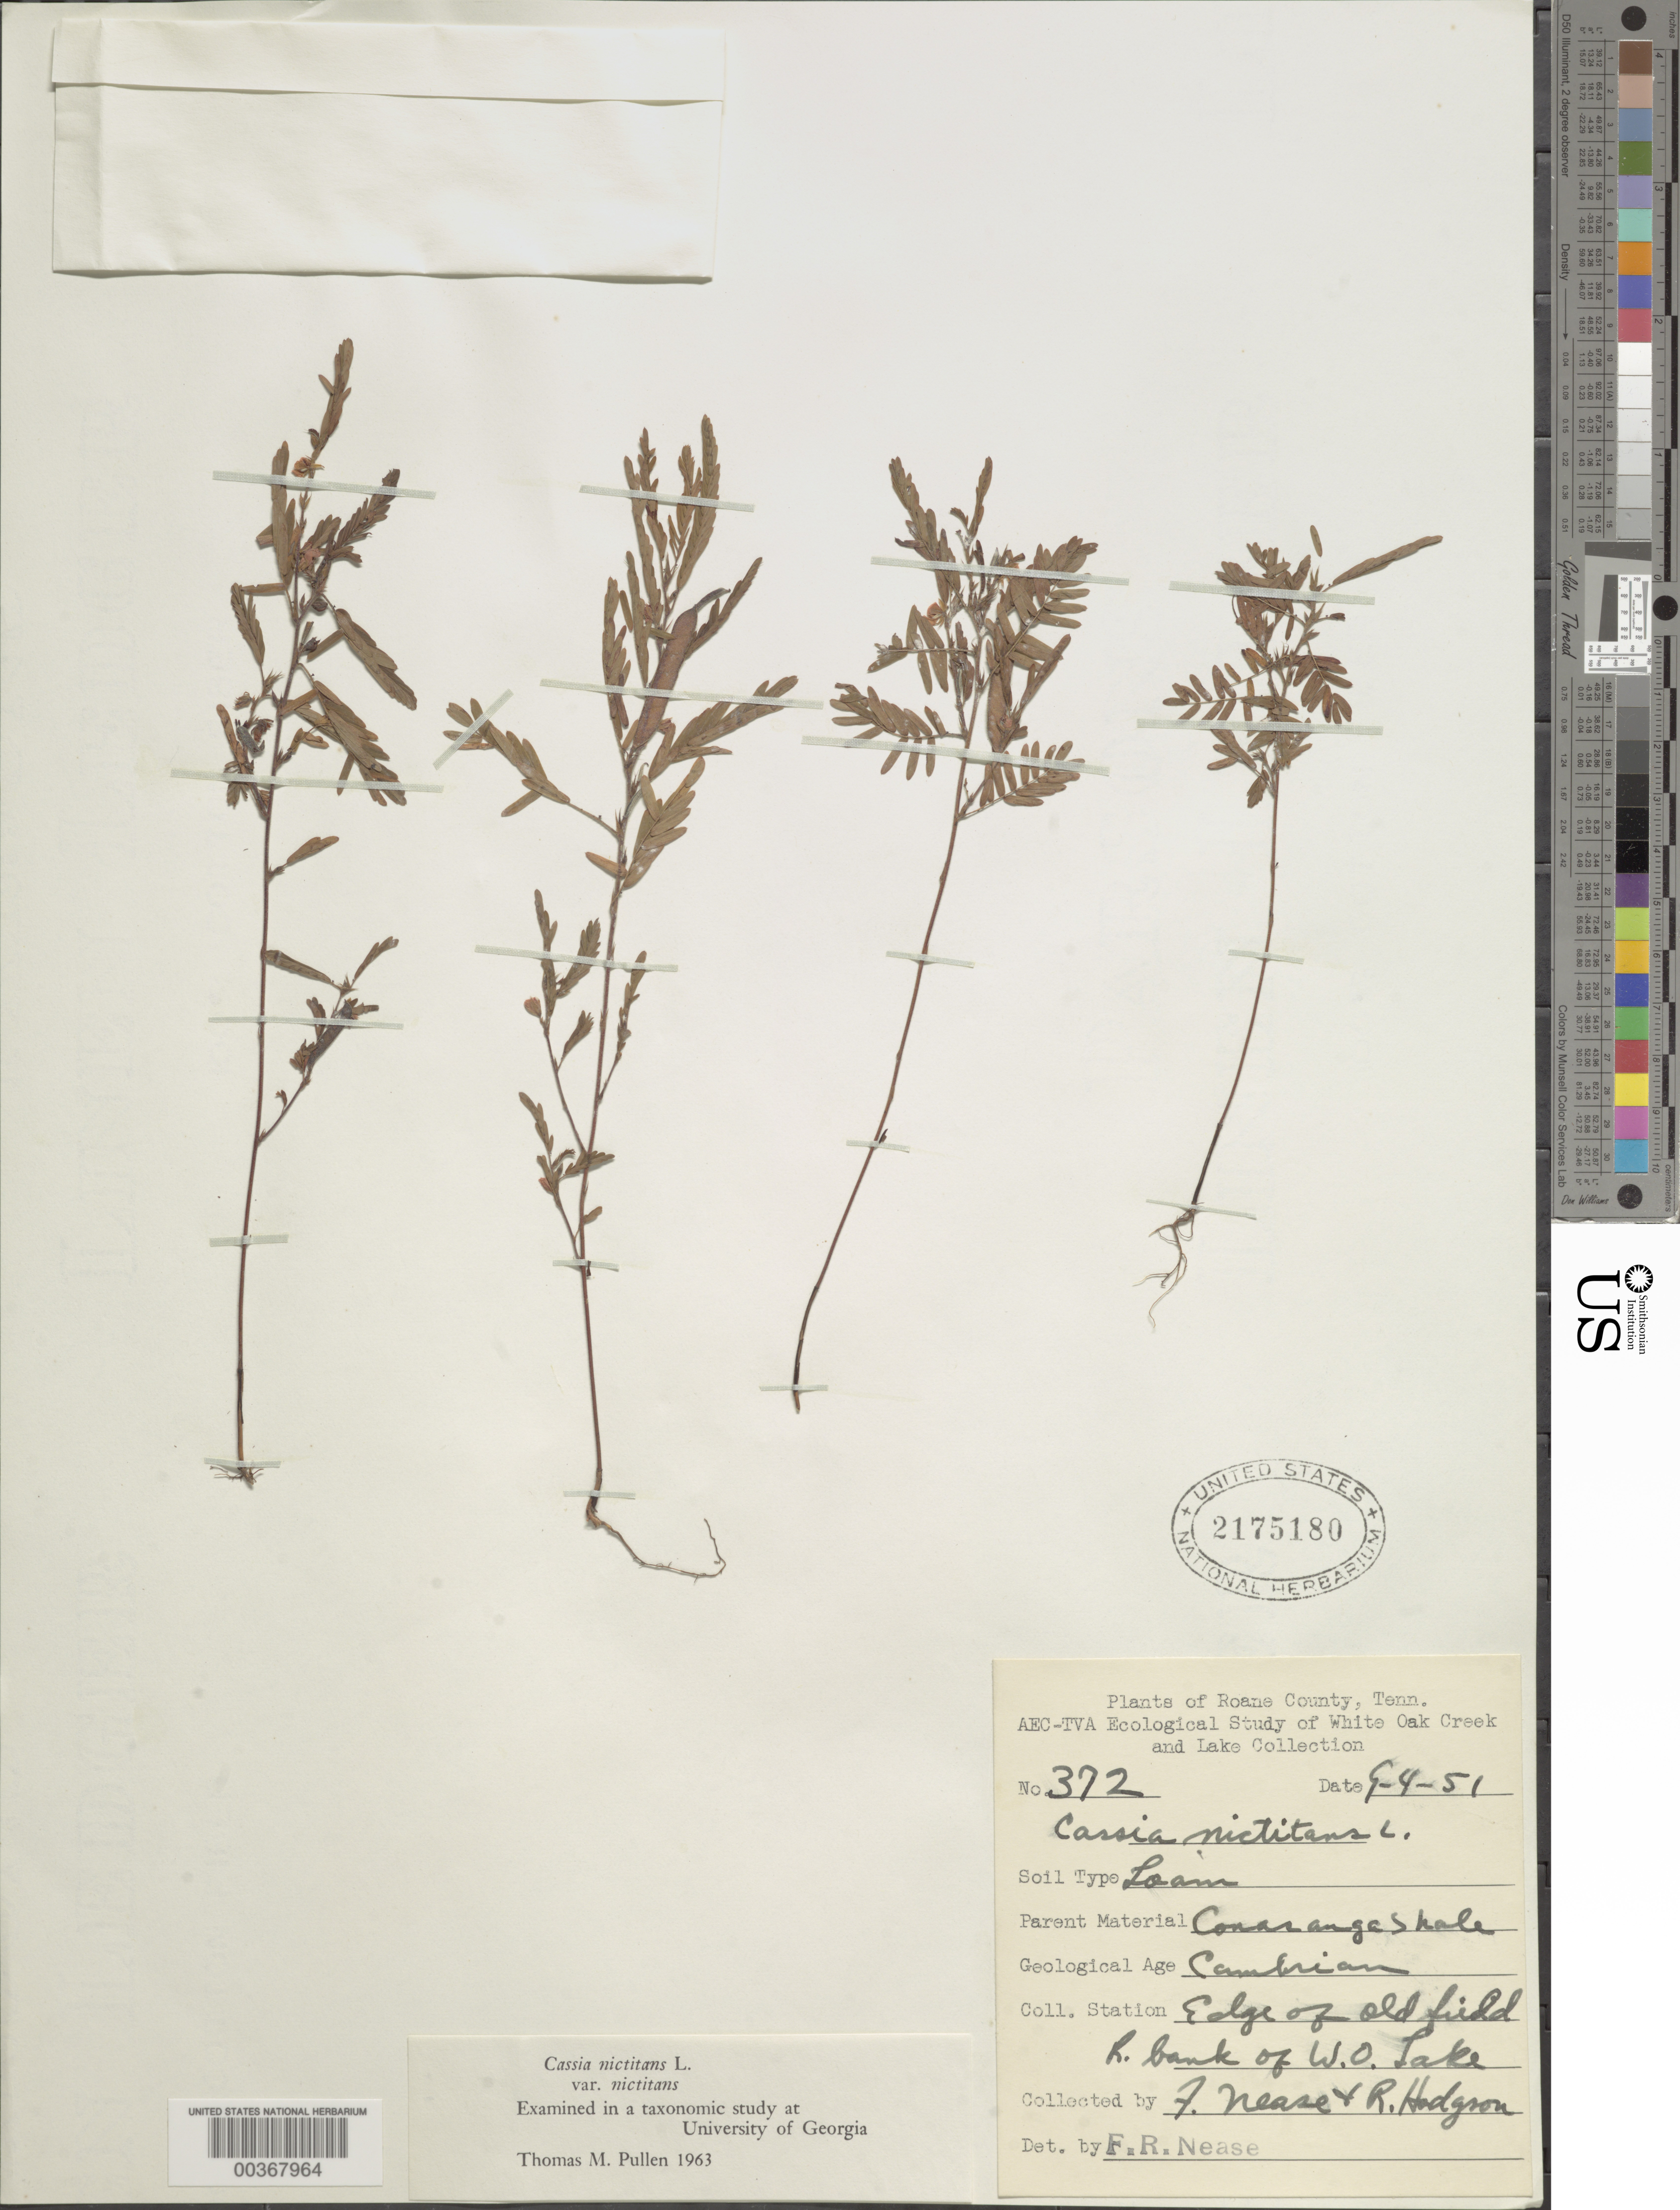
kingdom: Plantae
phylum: Tracheophyta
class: Magnoliopsida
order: Fabales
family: Fabaceae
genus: Chamaecrista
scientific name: Chamaecrista nictitans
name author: (L.) Moench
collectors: F. Nease & R. Hodgron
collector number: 372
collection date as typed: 09 Apr 1951 or 04 Sep 1951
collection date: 1951-04-09 or 1951-09-04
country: United States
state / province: Tennessee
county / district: Roane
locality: Edge of old field R. bank of W.O. Lake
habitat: Edge of old field, bank of lake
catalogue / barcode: US 2175180